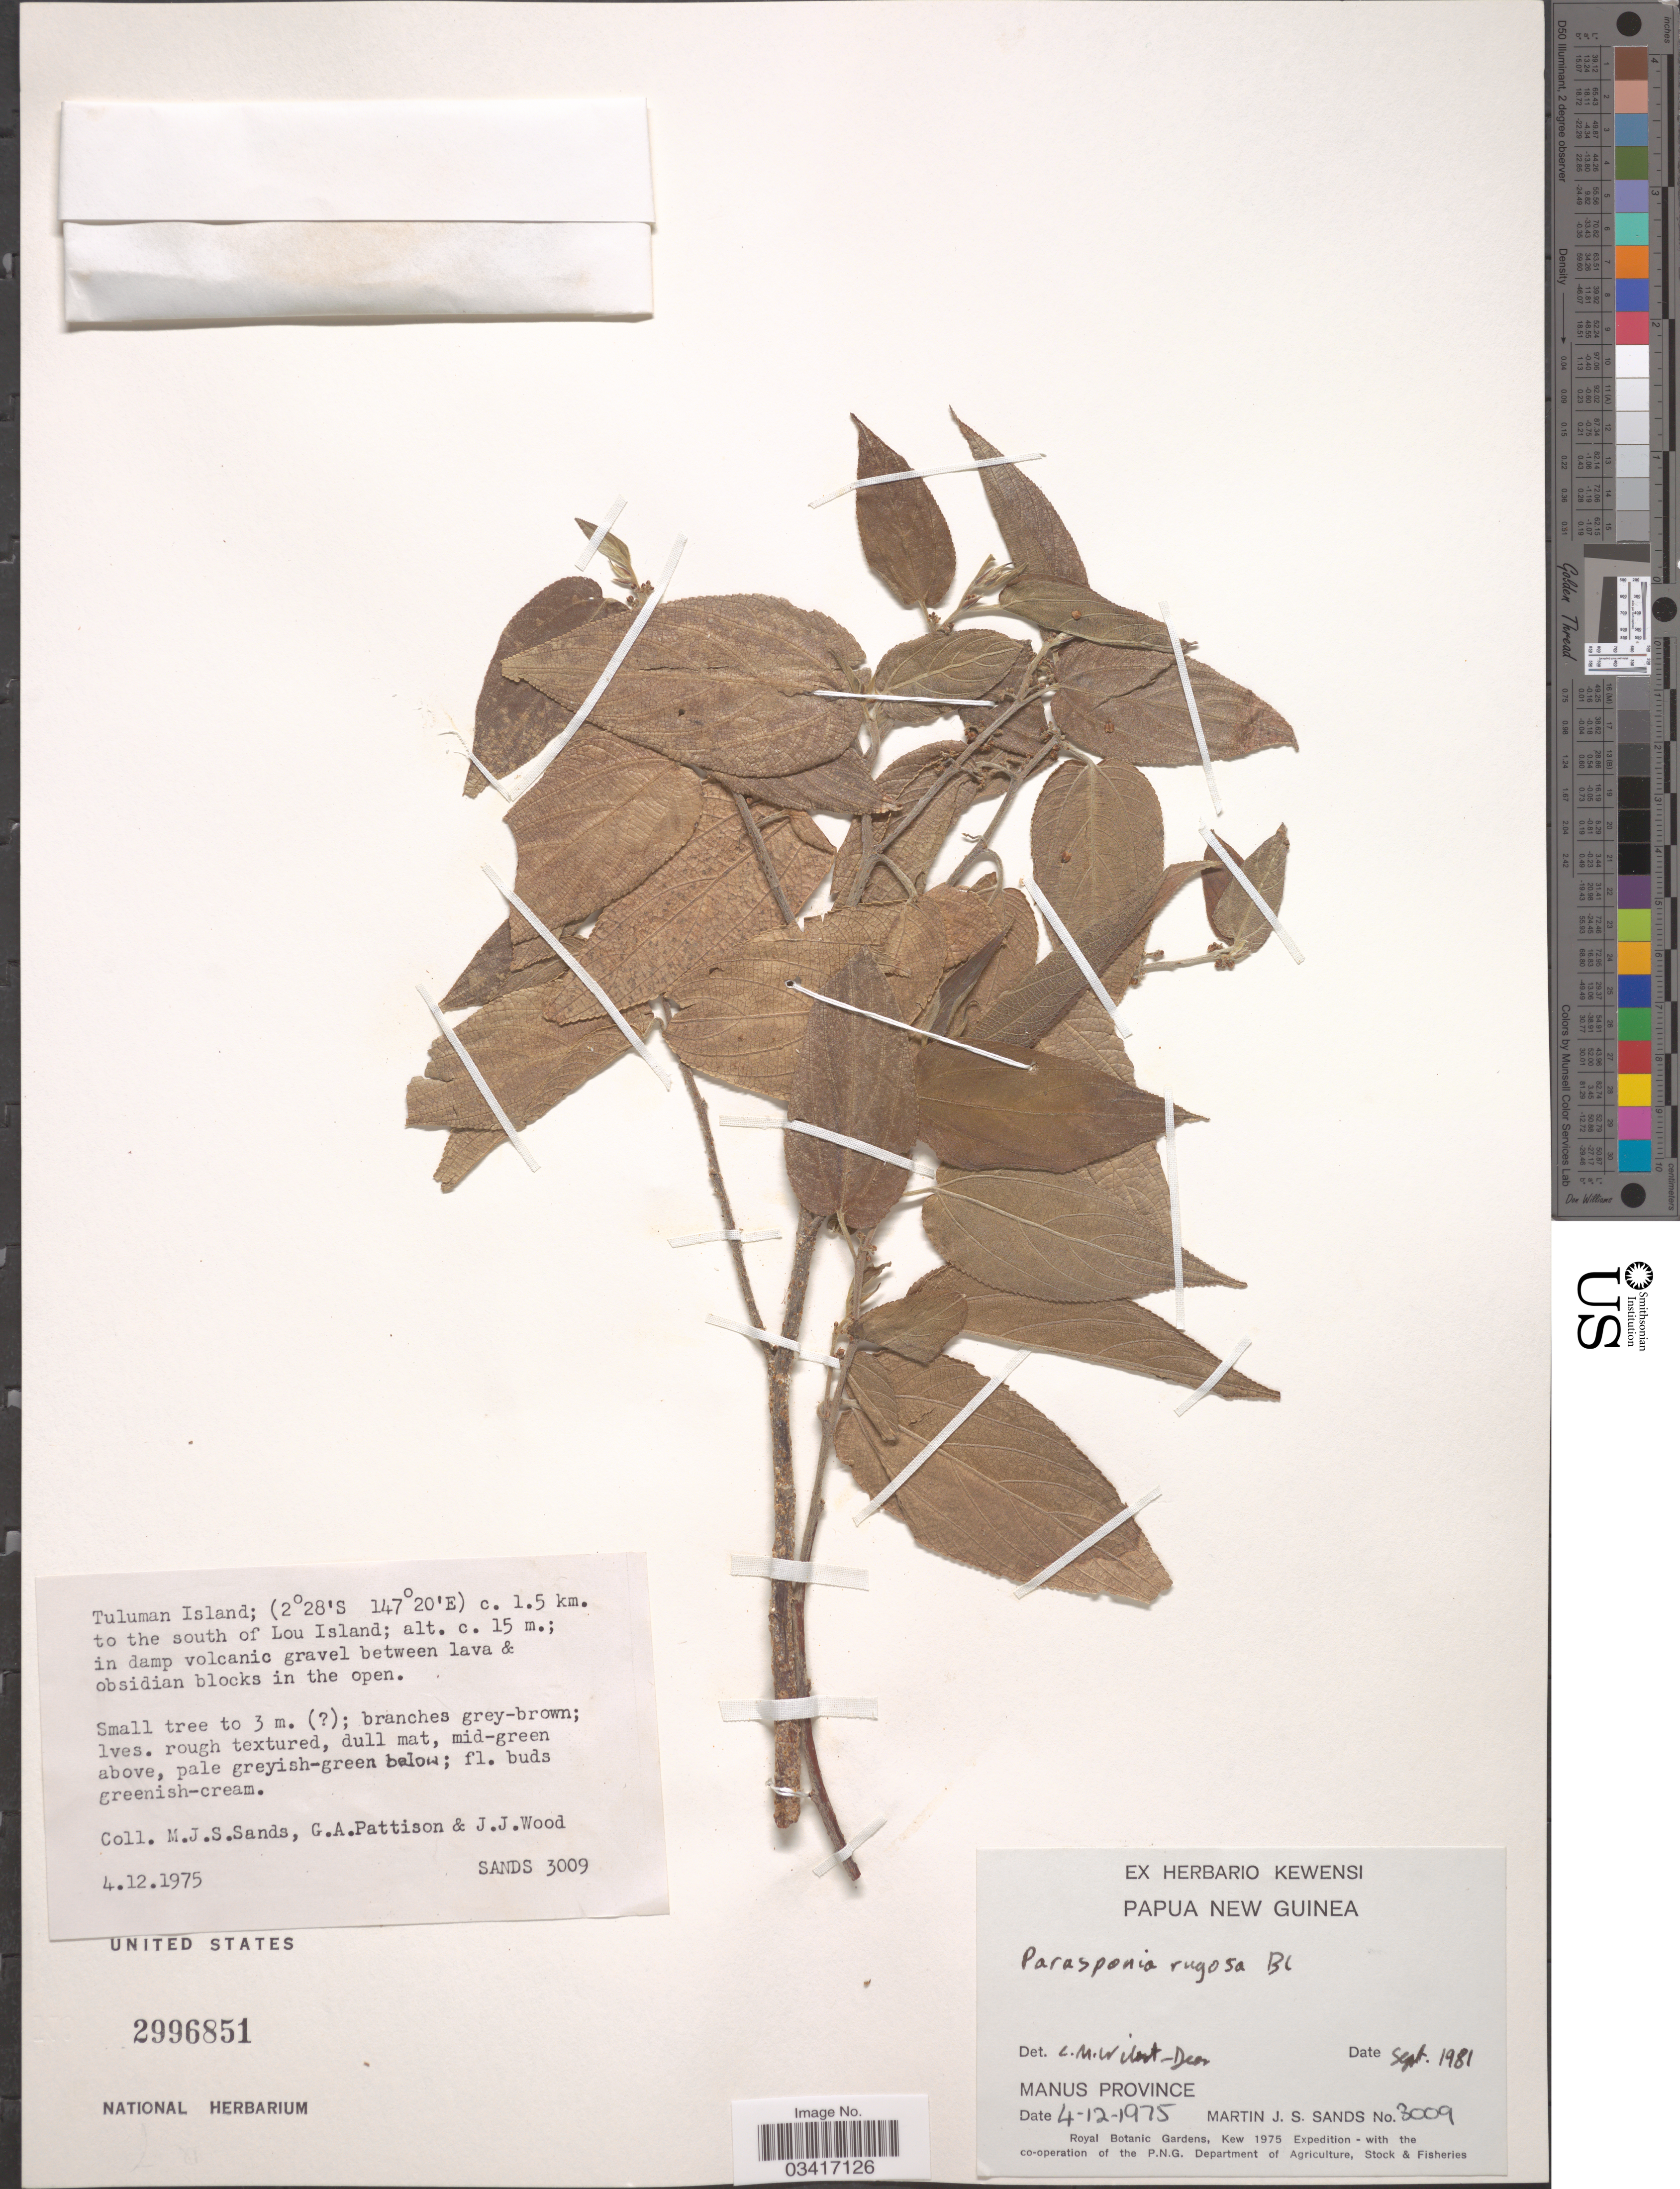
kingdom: Plantae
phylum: Tracheophyta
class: Magnoliopsida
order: Rosales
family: Cannabaceae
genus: Parasponia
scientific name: Parasponia rugosa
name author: Blume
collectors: M. Sands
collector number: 3009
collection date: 1975-12-04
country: Papua New Guinea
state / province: Manus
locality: Tuluman Island; c. 1.5 km. to the south of Lou Island.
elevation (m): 15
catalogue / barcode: US 2996851